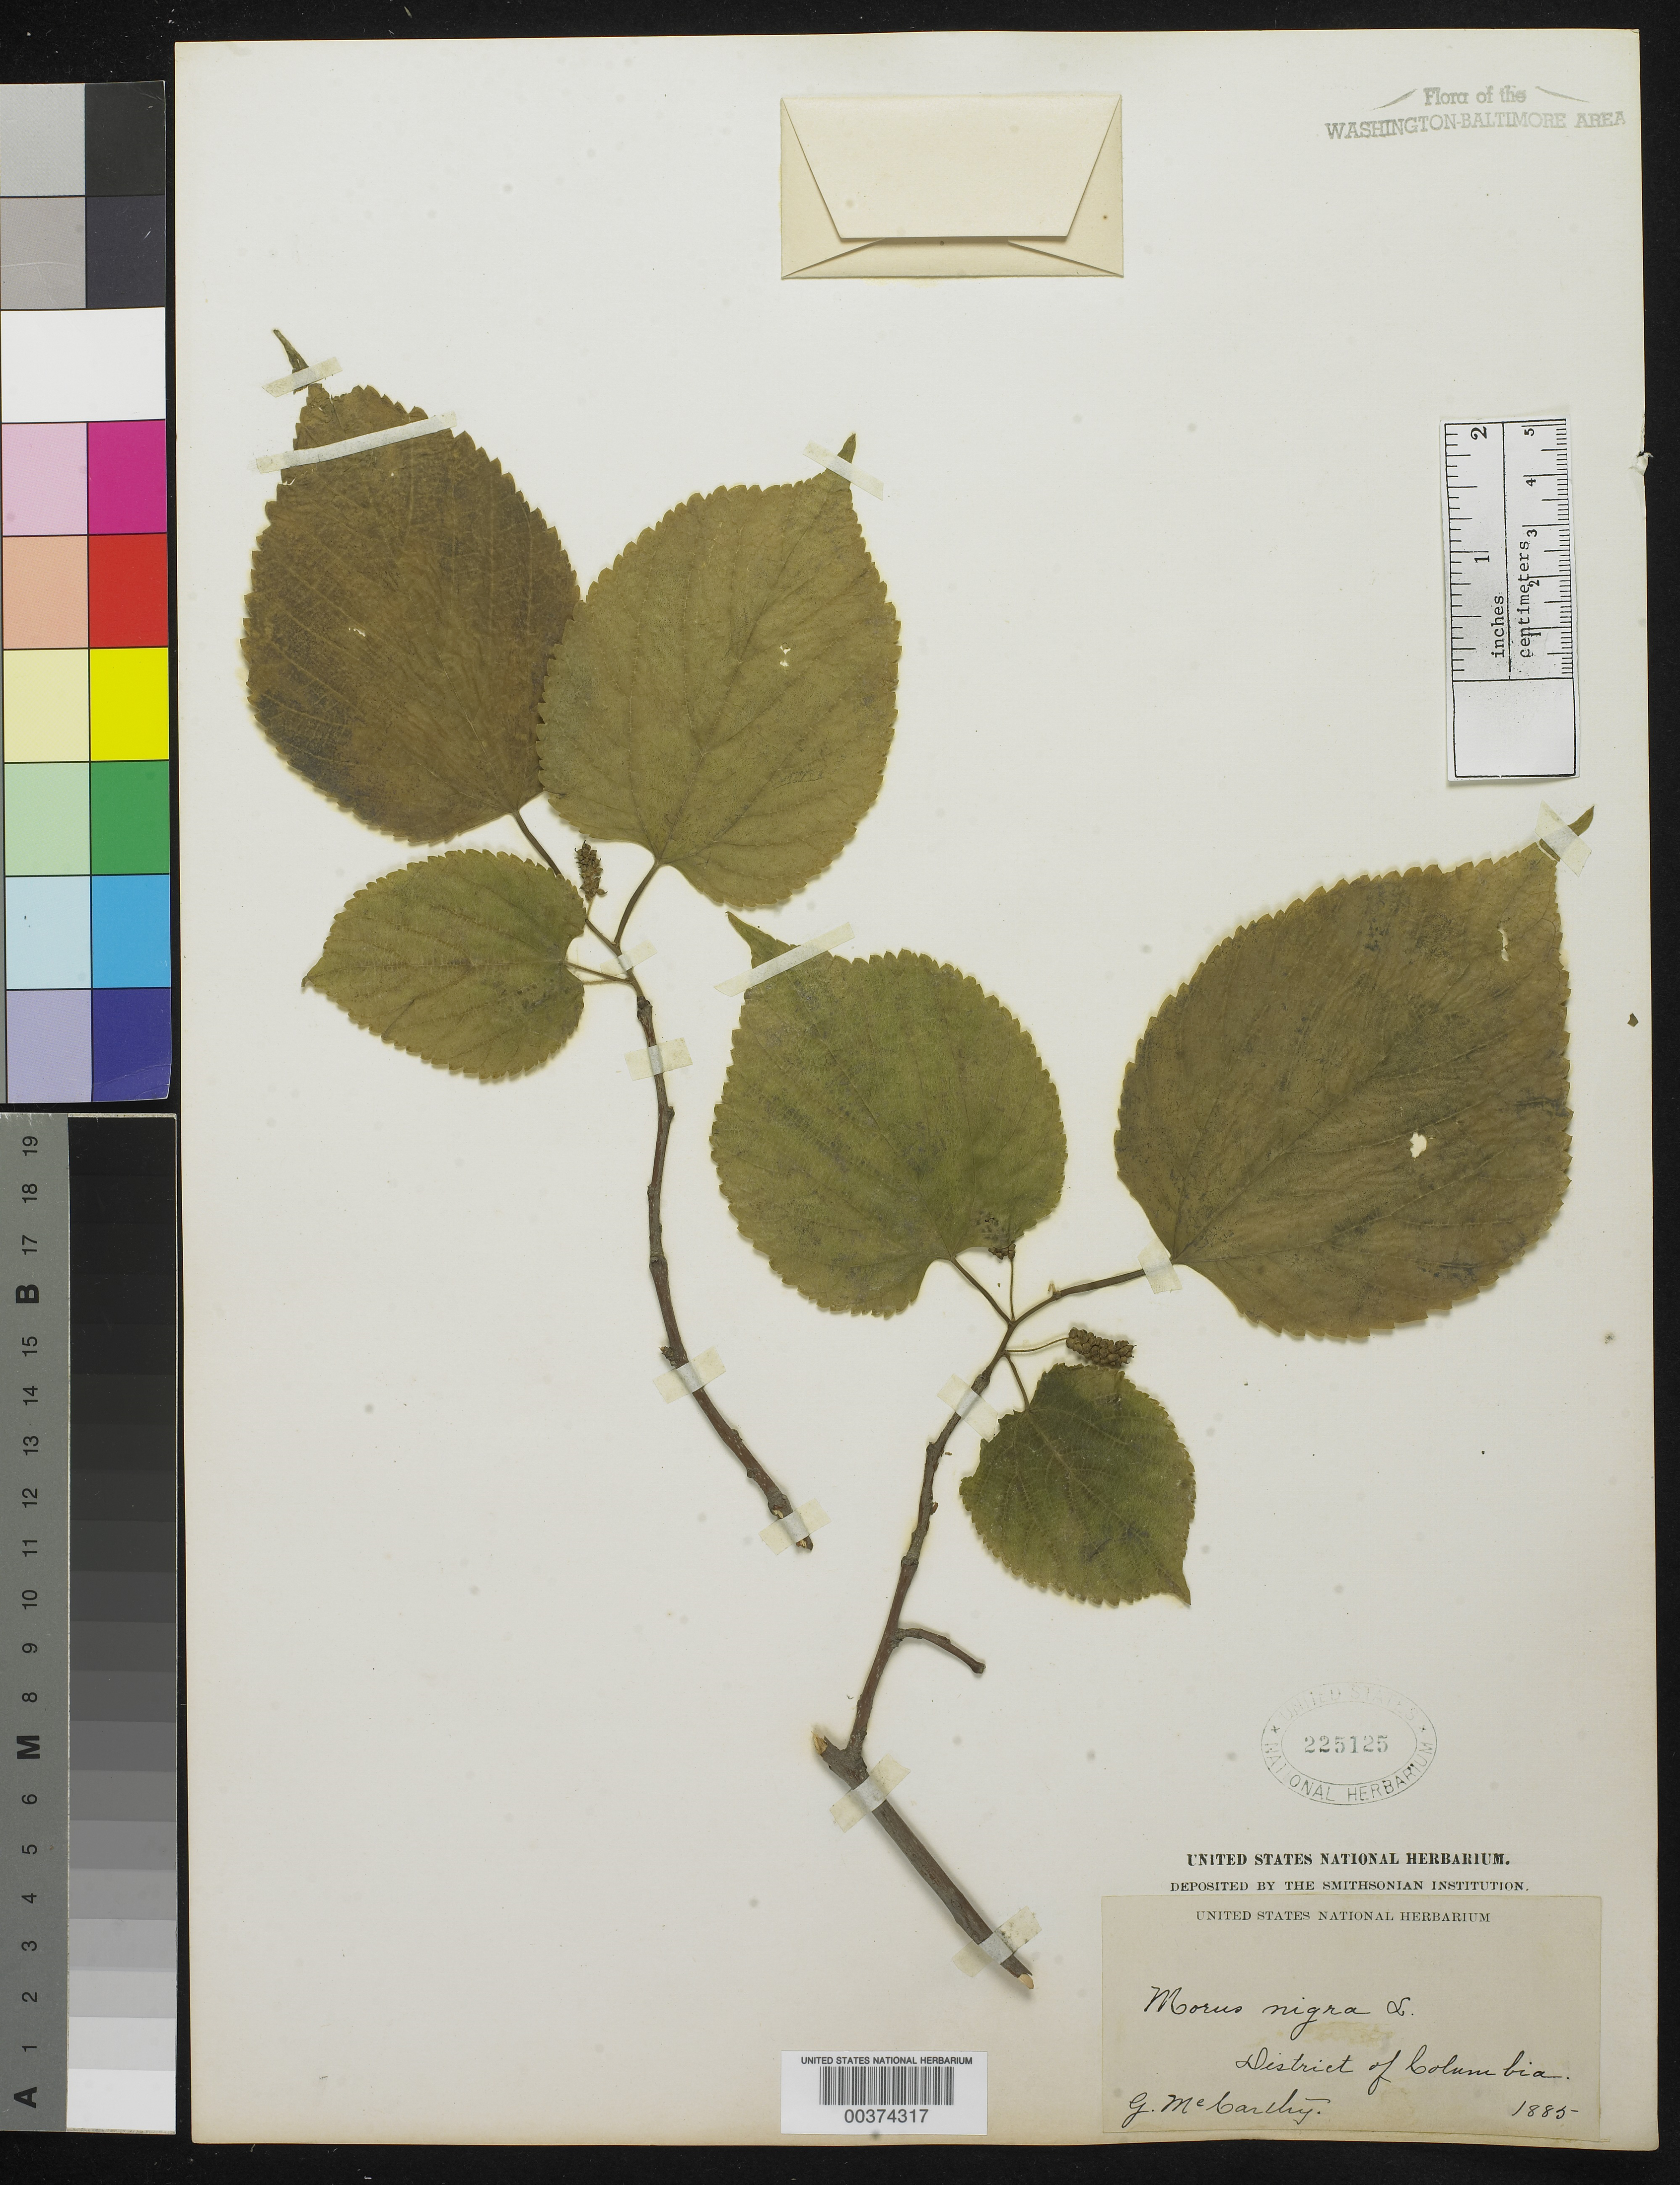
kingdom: Plantae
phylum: Tracheophyta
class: Magnoliopsida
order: Rosales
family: Moraceae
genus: Morus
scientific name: Morus rubra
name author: L.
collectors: G. McCarthy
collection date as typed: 1885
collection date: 1885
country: United States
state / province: District of Columbia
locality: District of Columbia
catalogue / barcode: US 225125